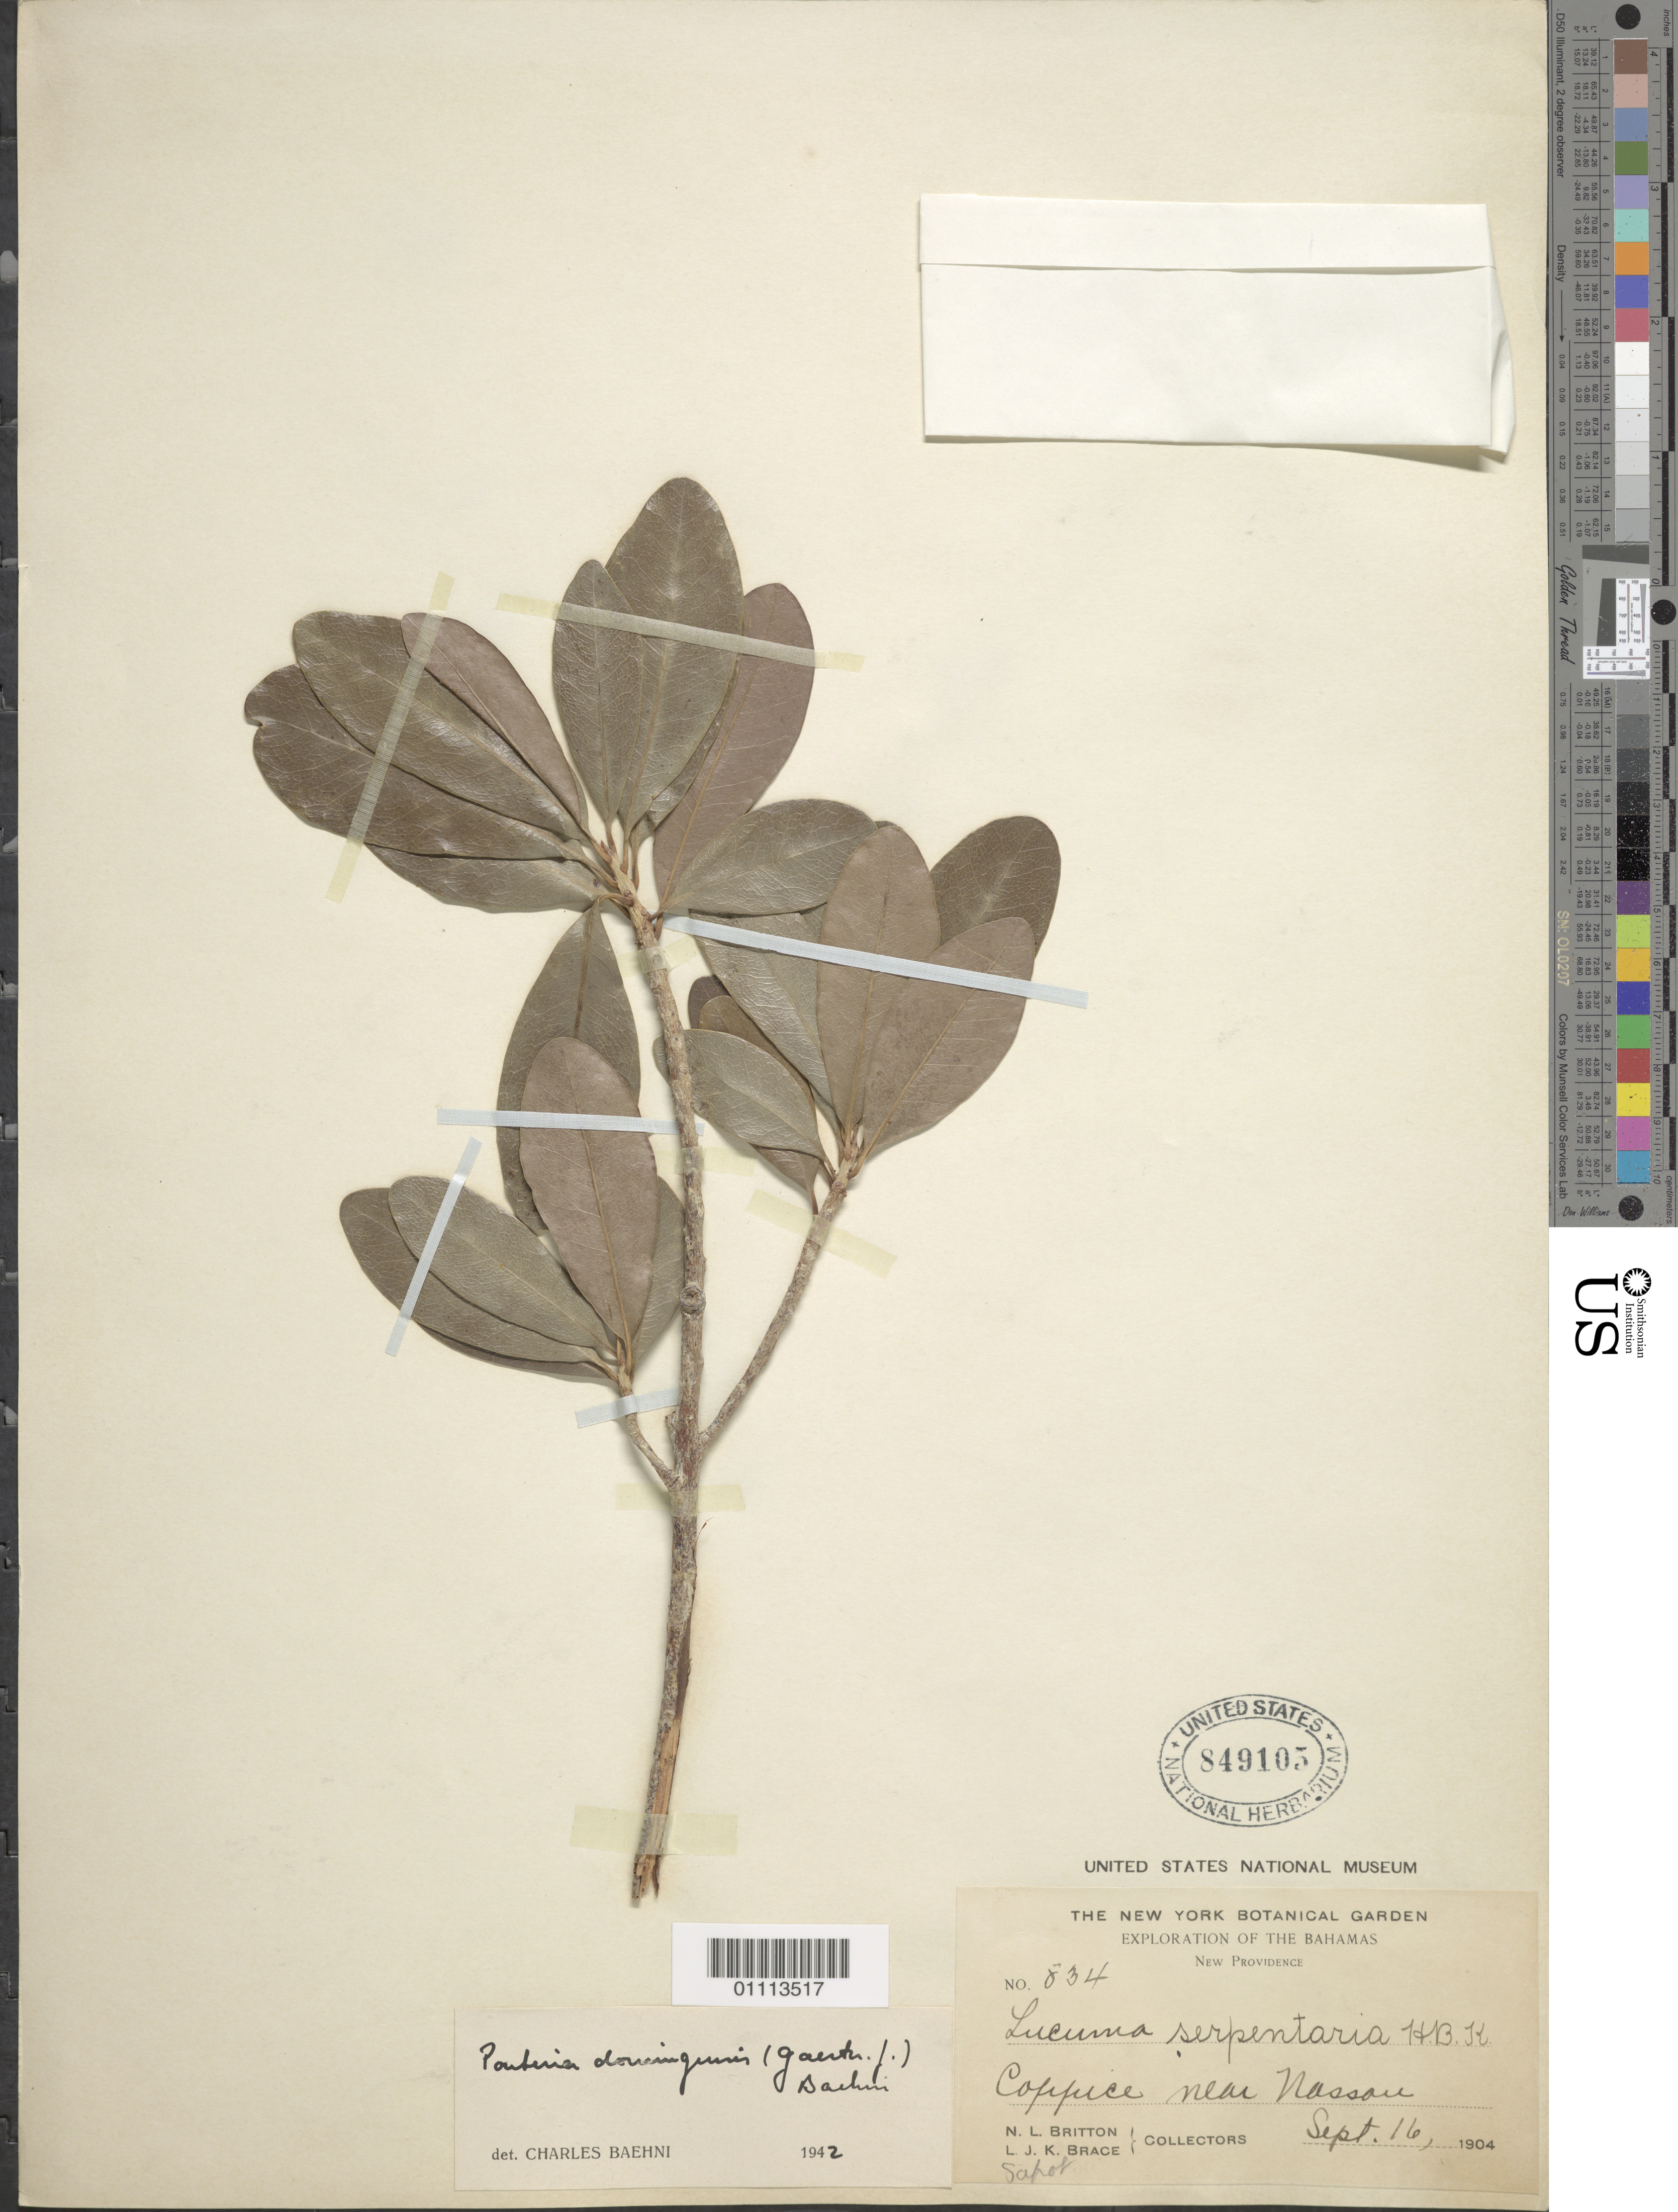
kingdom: Plantae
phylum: Tracheophyta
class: Magnoliopsida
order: Ericales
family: Sapotaceae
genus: Pouteria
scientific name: Pouteria domingensis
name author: (C.F. Gaertn.) Baehni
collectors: N. Britton & L. J. K. Brace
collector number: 834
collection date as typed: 16 Sep 1904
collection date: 1904-09-16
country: Bahamas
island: New Providence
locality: Coppice near Nassau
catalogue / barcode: US 849105